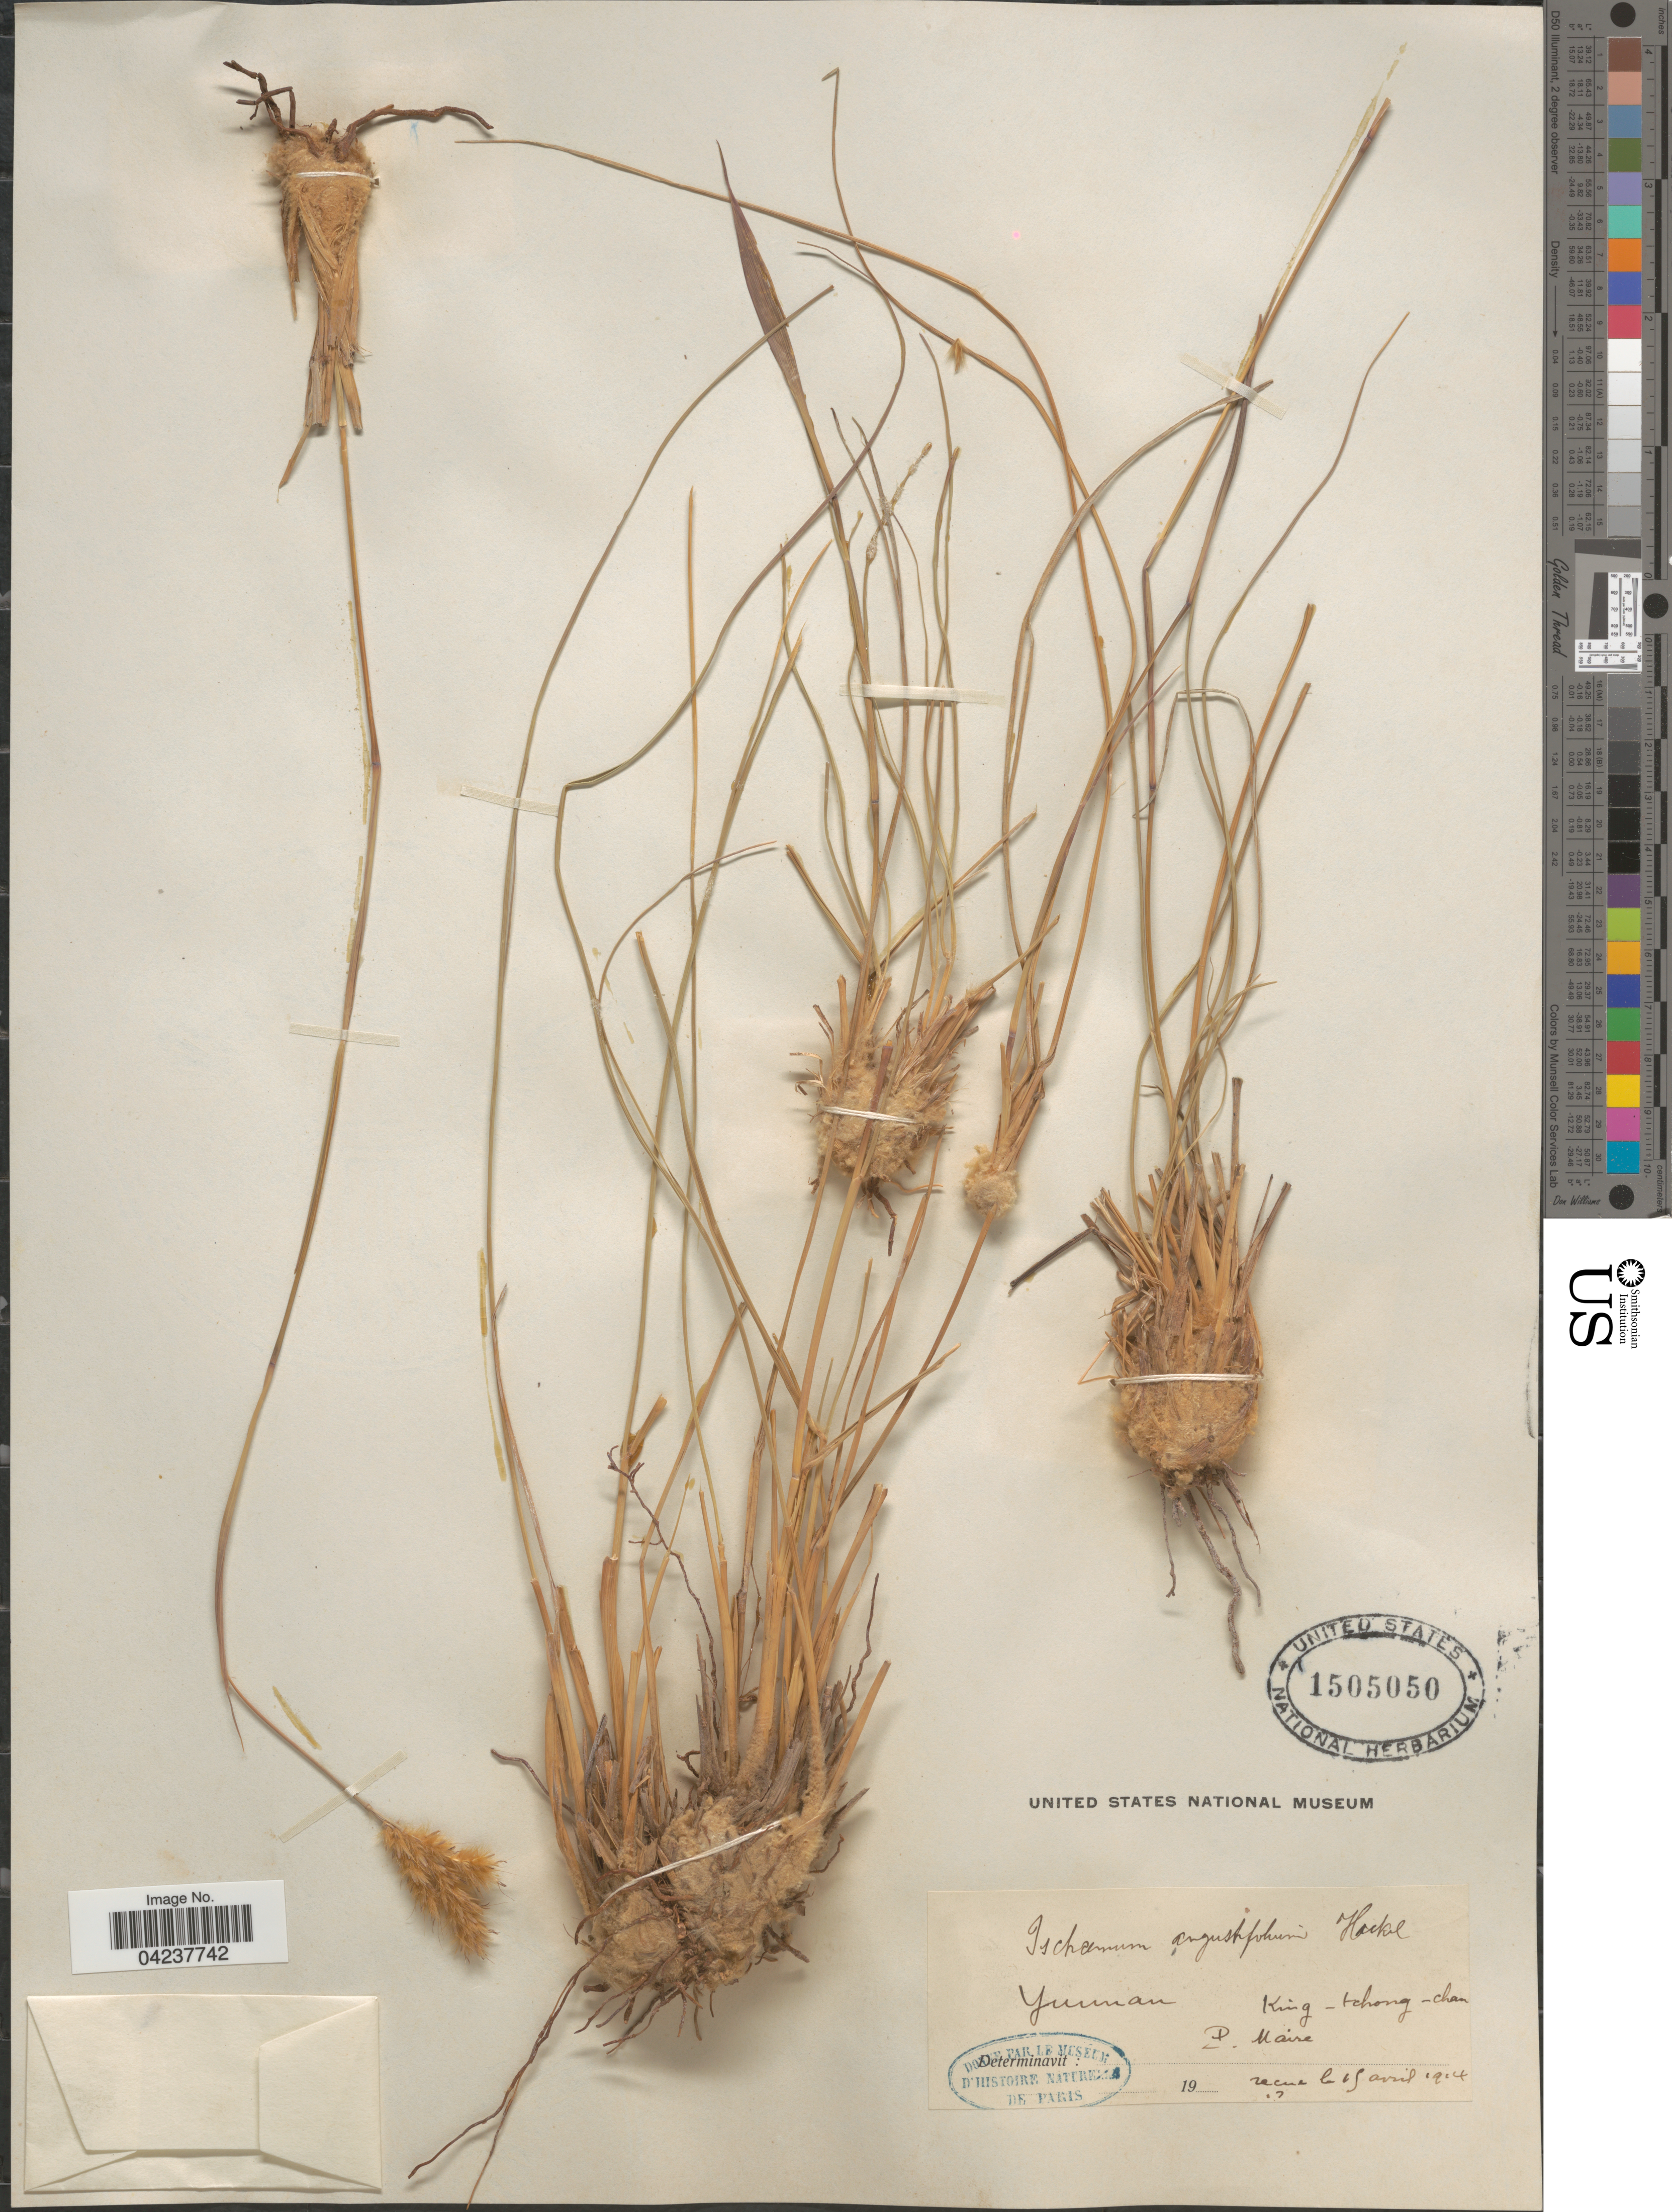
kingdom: Plantae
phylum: Tracheophyta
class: Liliopsida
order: Poales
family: Poaceae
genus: Eulaliopsis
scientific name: Eulaliopsis binata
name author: (Retz.) C. E. Hubb.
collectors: P. Maire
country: China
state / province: Yunnan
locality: King-tchong-chan.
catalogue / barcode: US 1505050